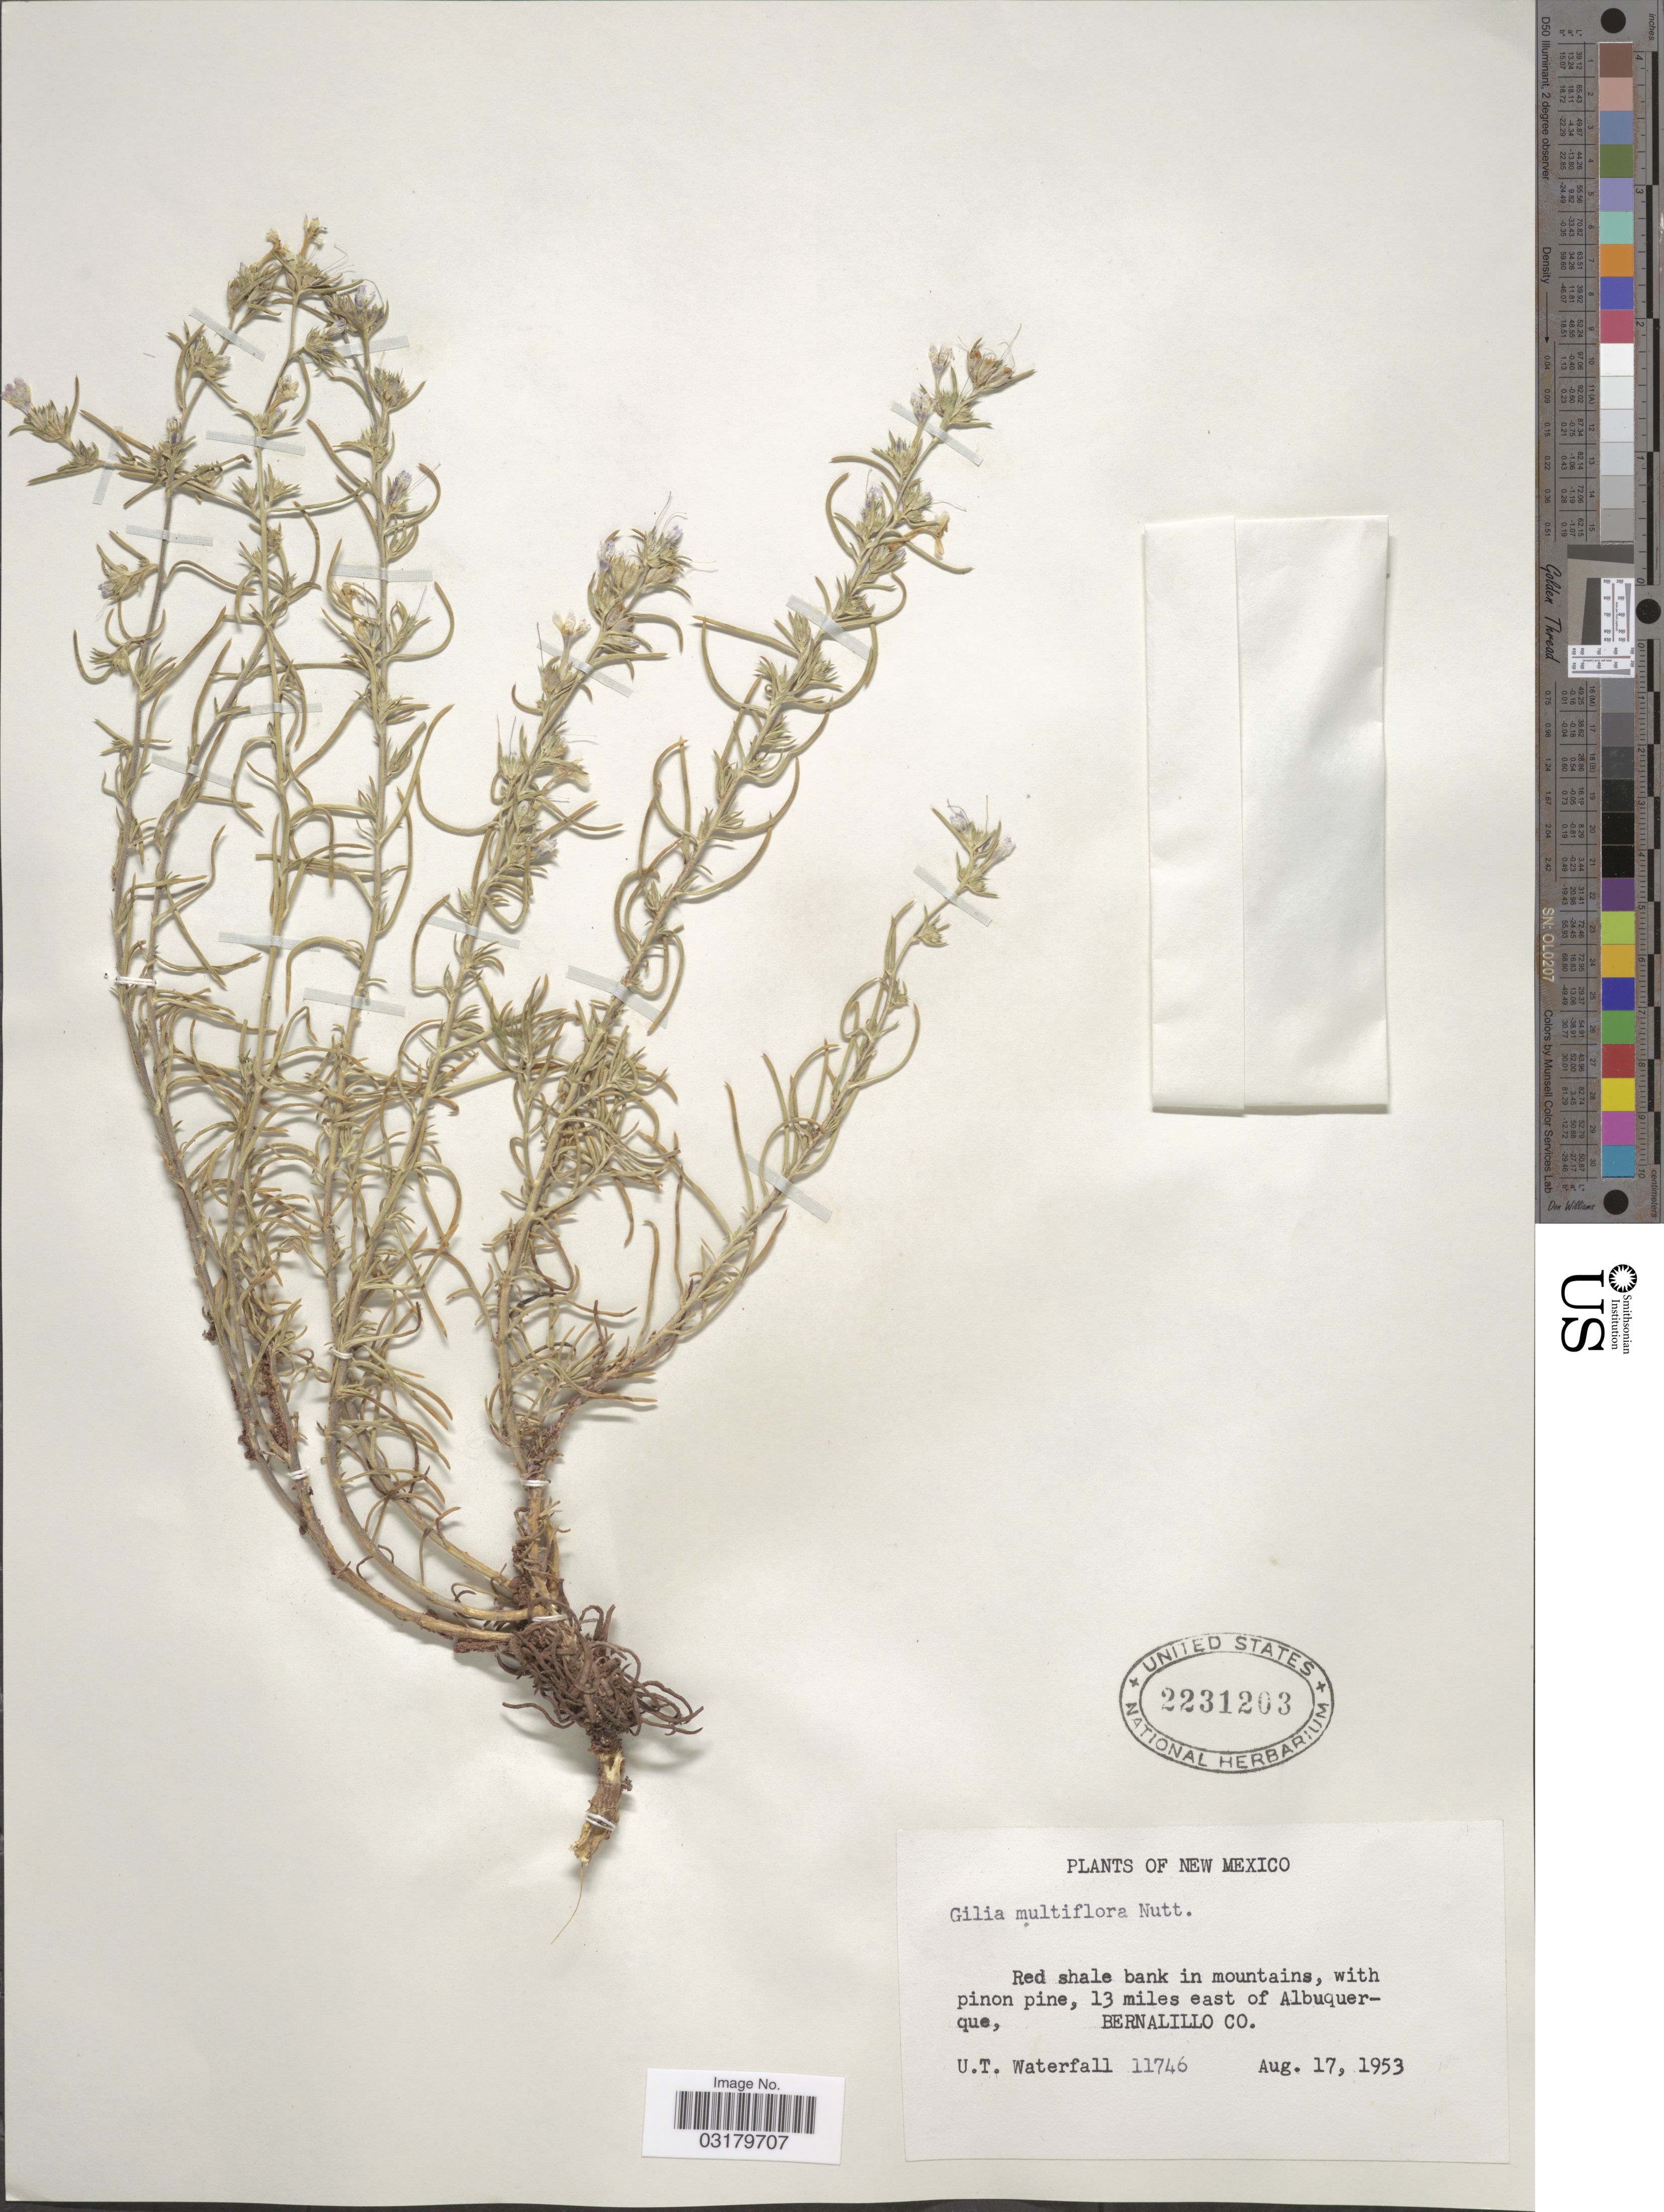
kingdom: Plantae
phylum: Tracheophyta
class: Magnoliopsida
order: Ericales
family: Polemoniaceae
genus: Ipomopsis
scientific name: Ipomopsis multiflora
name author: (Nutt.) V.E. Grant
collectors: U. T. Waterfall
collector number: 11746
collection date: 1953-08-17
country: United States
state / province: New Mexico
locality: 13 miles east of Albuquerque, Bernalillo Co.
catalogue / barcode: US 2231203